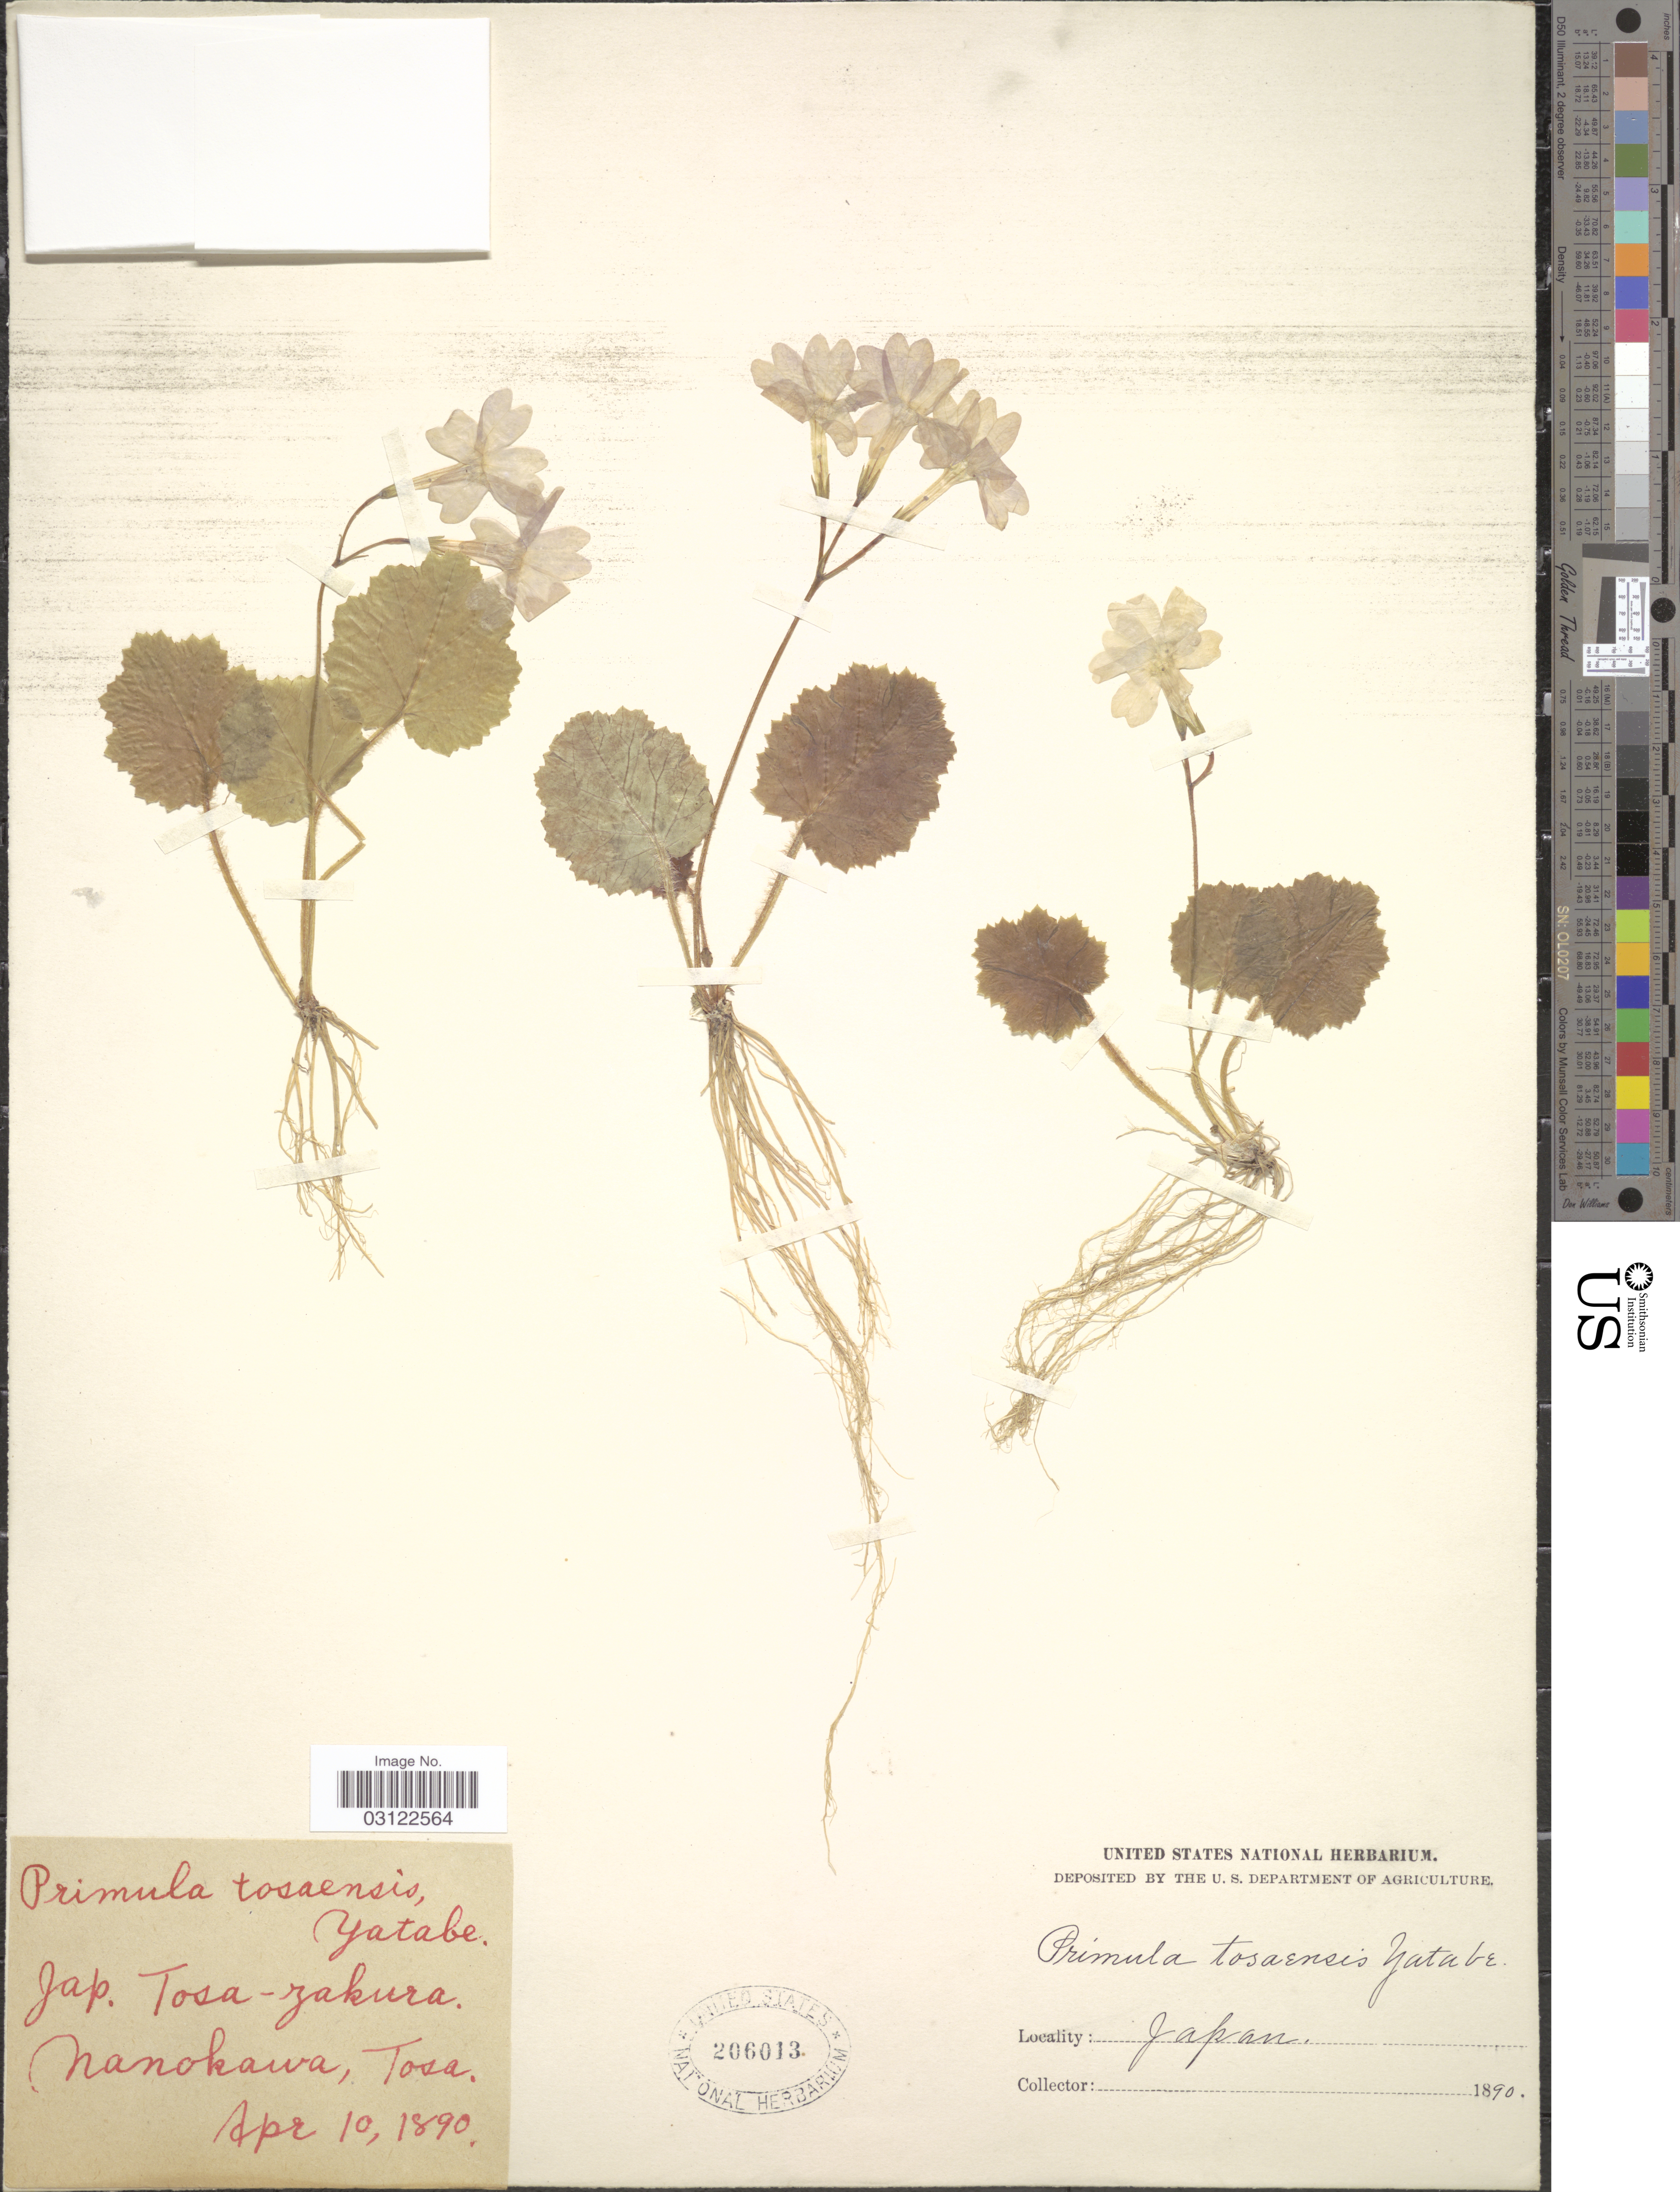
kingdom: Plantae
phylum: Tracheophyta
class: Magnoliopsida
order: Ericales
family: Primulaceae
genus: Primula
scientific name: Primula tosaensis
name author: Yatabe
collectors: ex herb. United States National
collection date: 1890-04-10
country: Japan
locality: Nanokawa, Tosa.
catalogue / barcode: US 206013